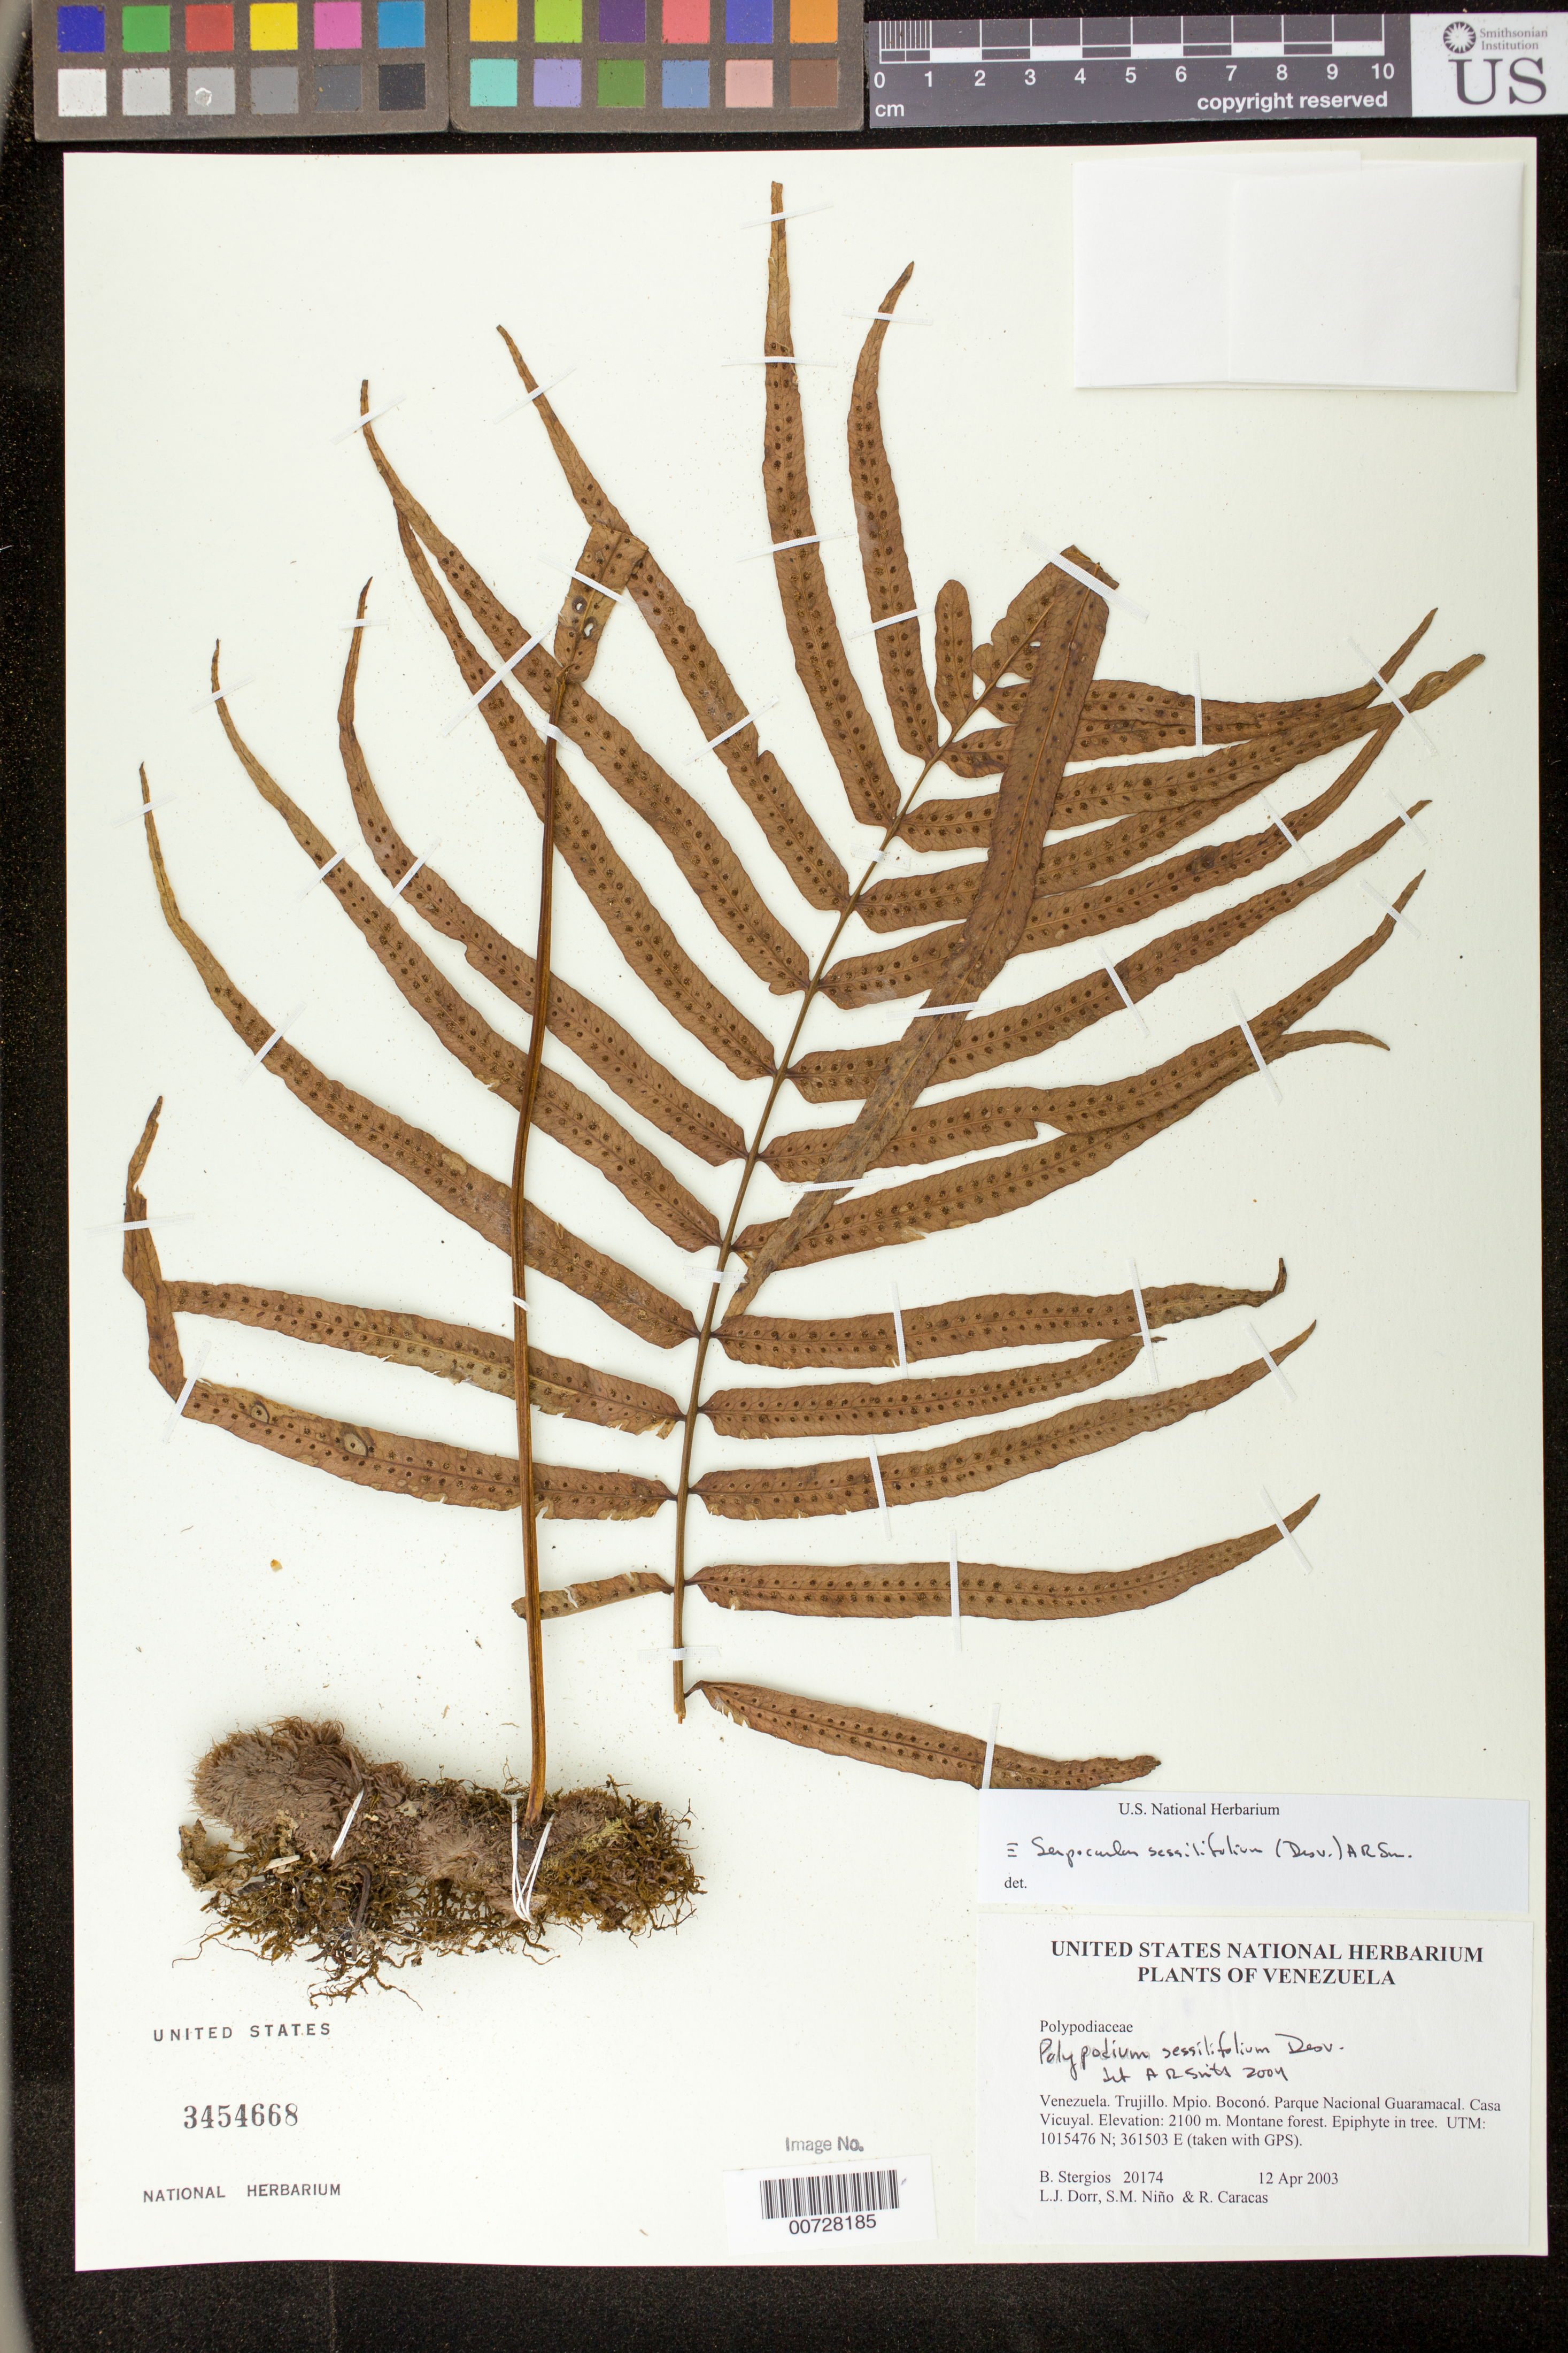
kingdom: Plantae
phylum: Tracheophyta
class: Polypodiopsida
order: Polypodiales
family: Polypodiaceae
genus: Serpocaulon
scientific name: Serpocaulon sessilifolium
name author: (Desv.) A.R. Sm.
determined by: Dorr, L. J., (BOT), Smithsonian Institution - National Museum of Natural History (UNITED STATES)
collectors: B. G. Stergios, L. J. Dorr, S. M. Niño & R. Caracas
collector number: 20174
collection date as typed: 12 Apr 2003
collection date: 2003-04-12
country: Venezuela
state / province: Trujillo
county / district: Boconó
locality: Parque Nacional Guaramacal. Casa Vicuyal.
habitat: Montane forest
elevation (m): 2100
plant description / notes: PORT, UC, US, VEN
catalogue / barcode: US 3454668